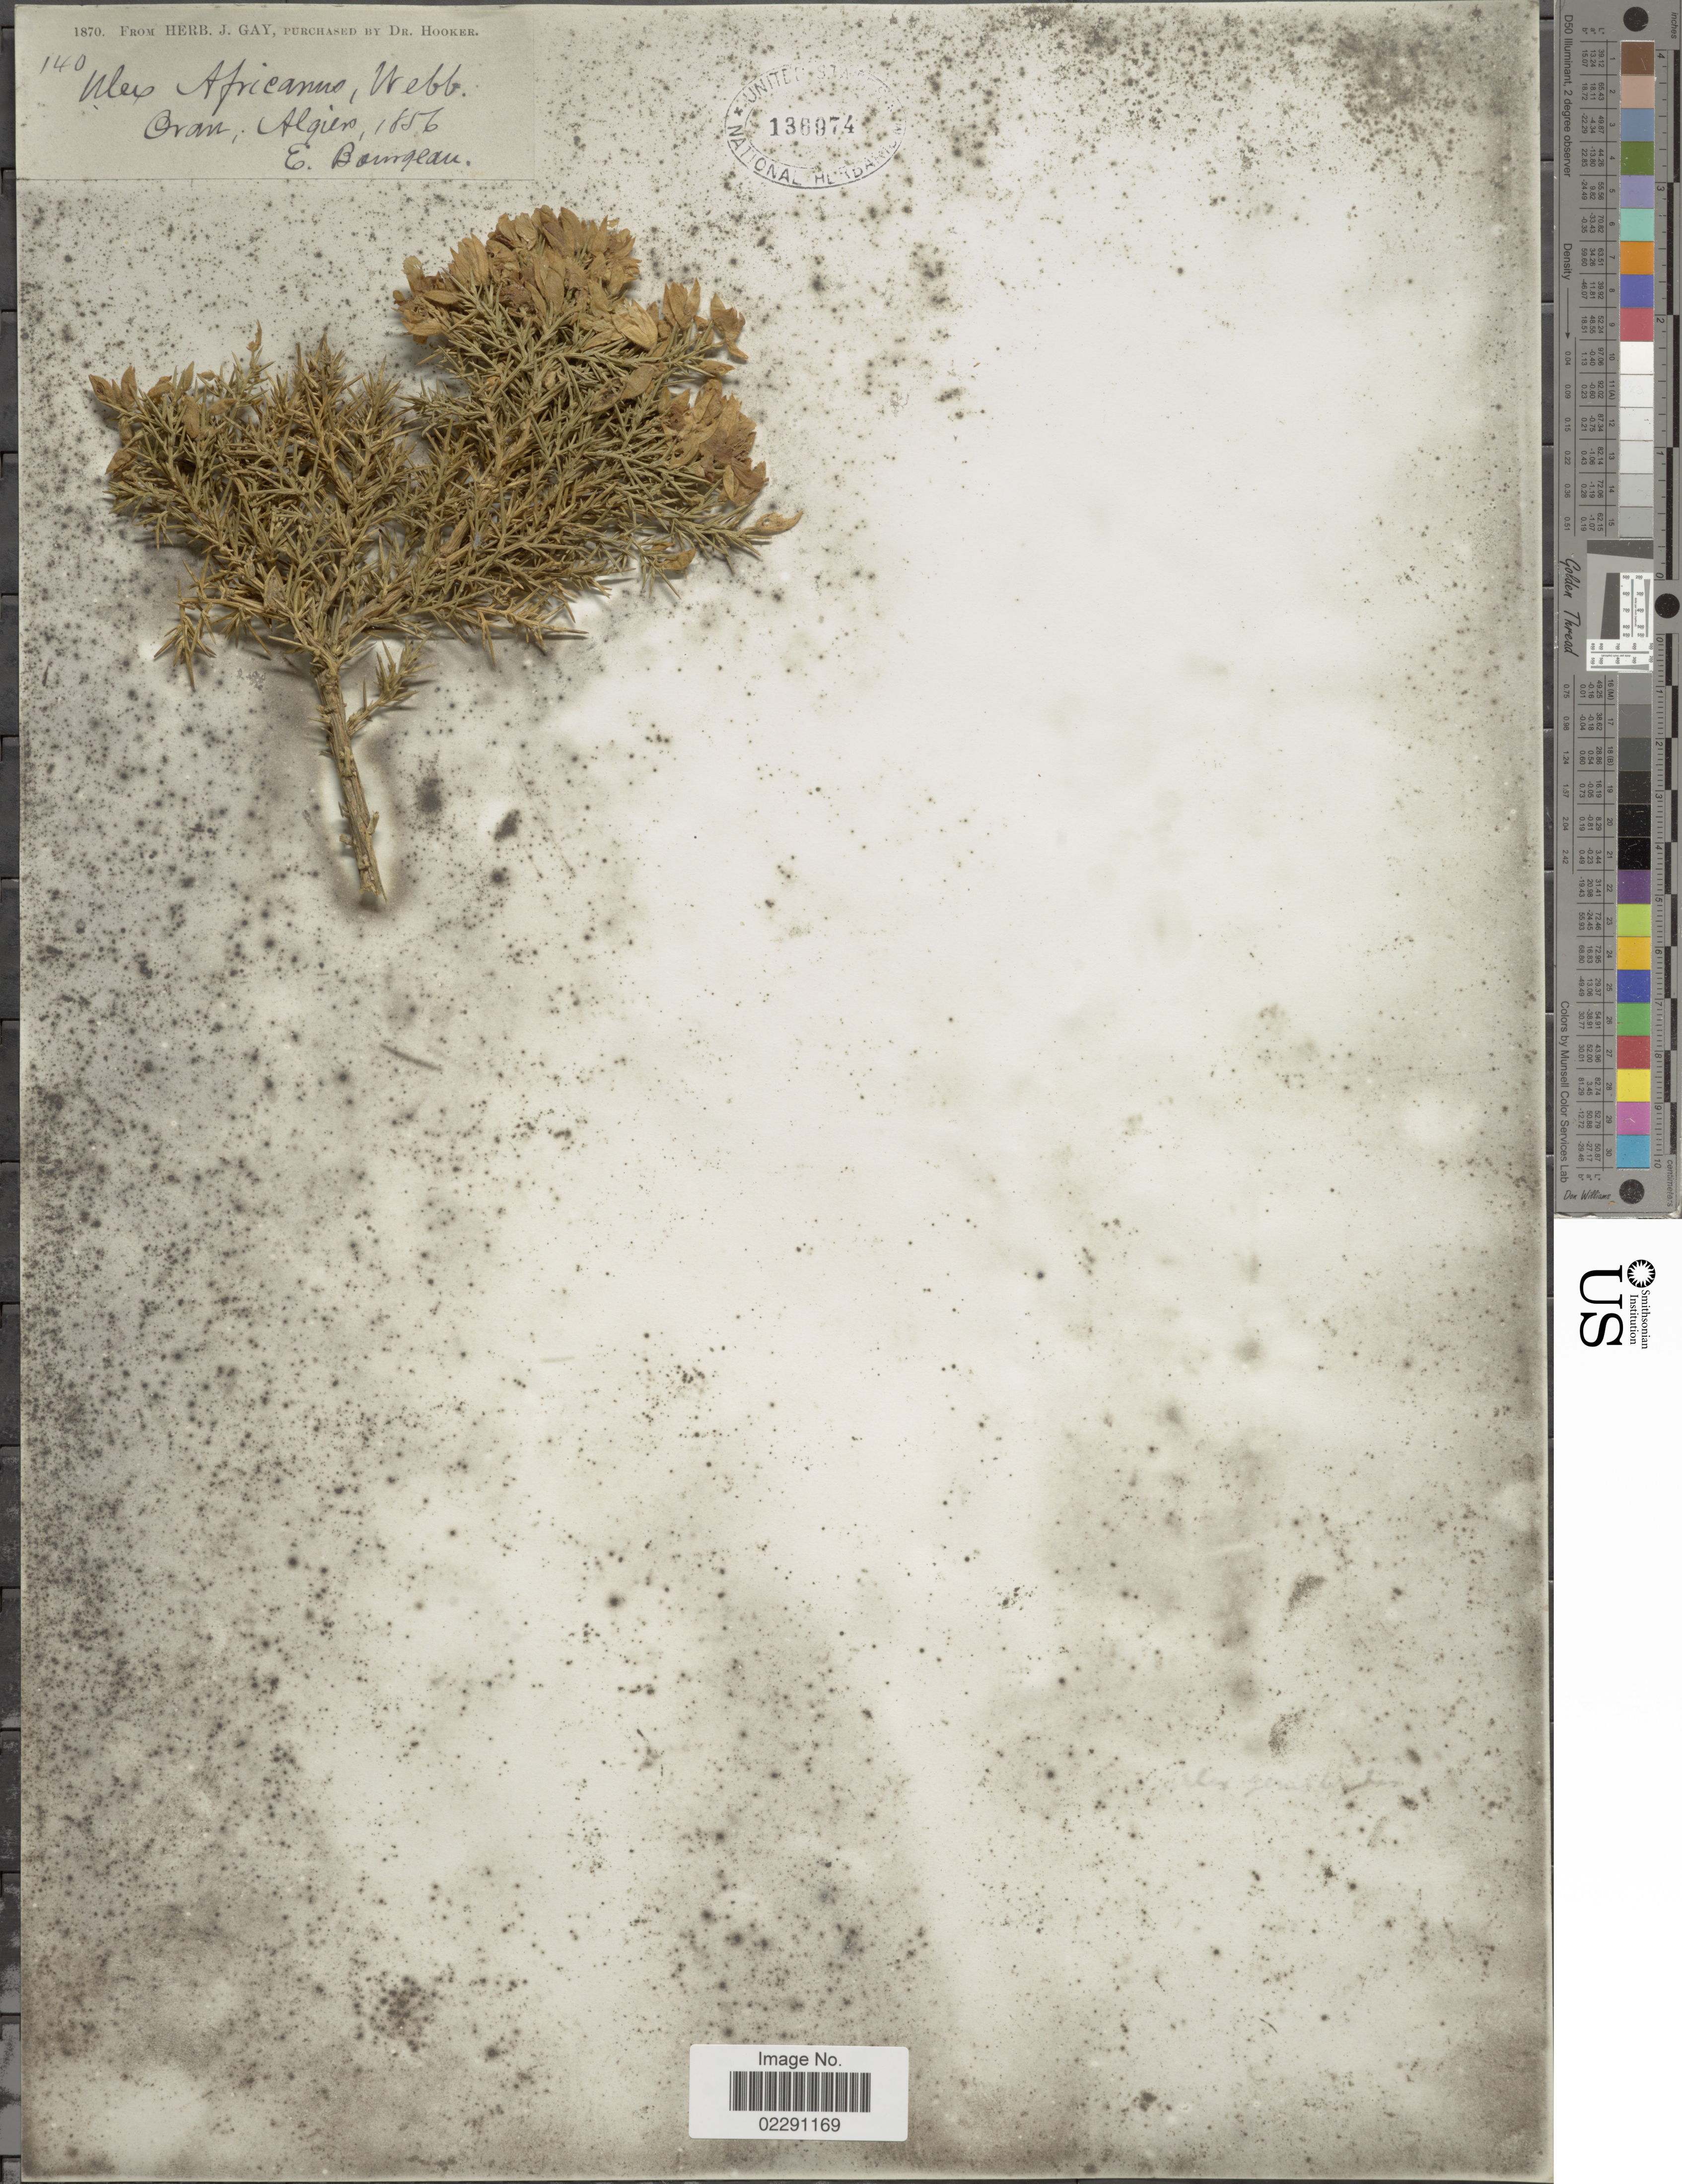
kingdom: Plantae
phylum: Tracheophyta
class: Magnoliopsida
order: Fabales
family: Fabaceae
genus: Ulex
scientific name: Ulex africanus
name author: Webb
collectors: E. Bourgeau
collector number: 140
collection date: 1856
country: Algeria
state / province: Oran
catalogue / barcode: US 136974